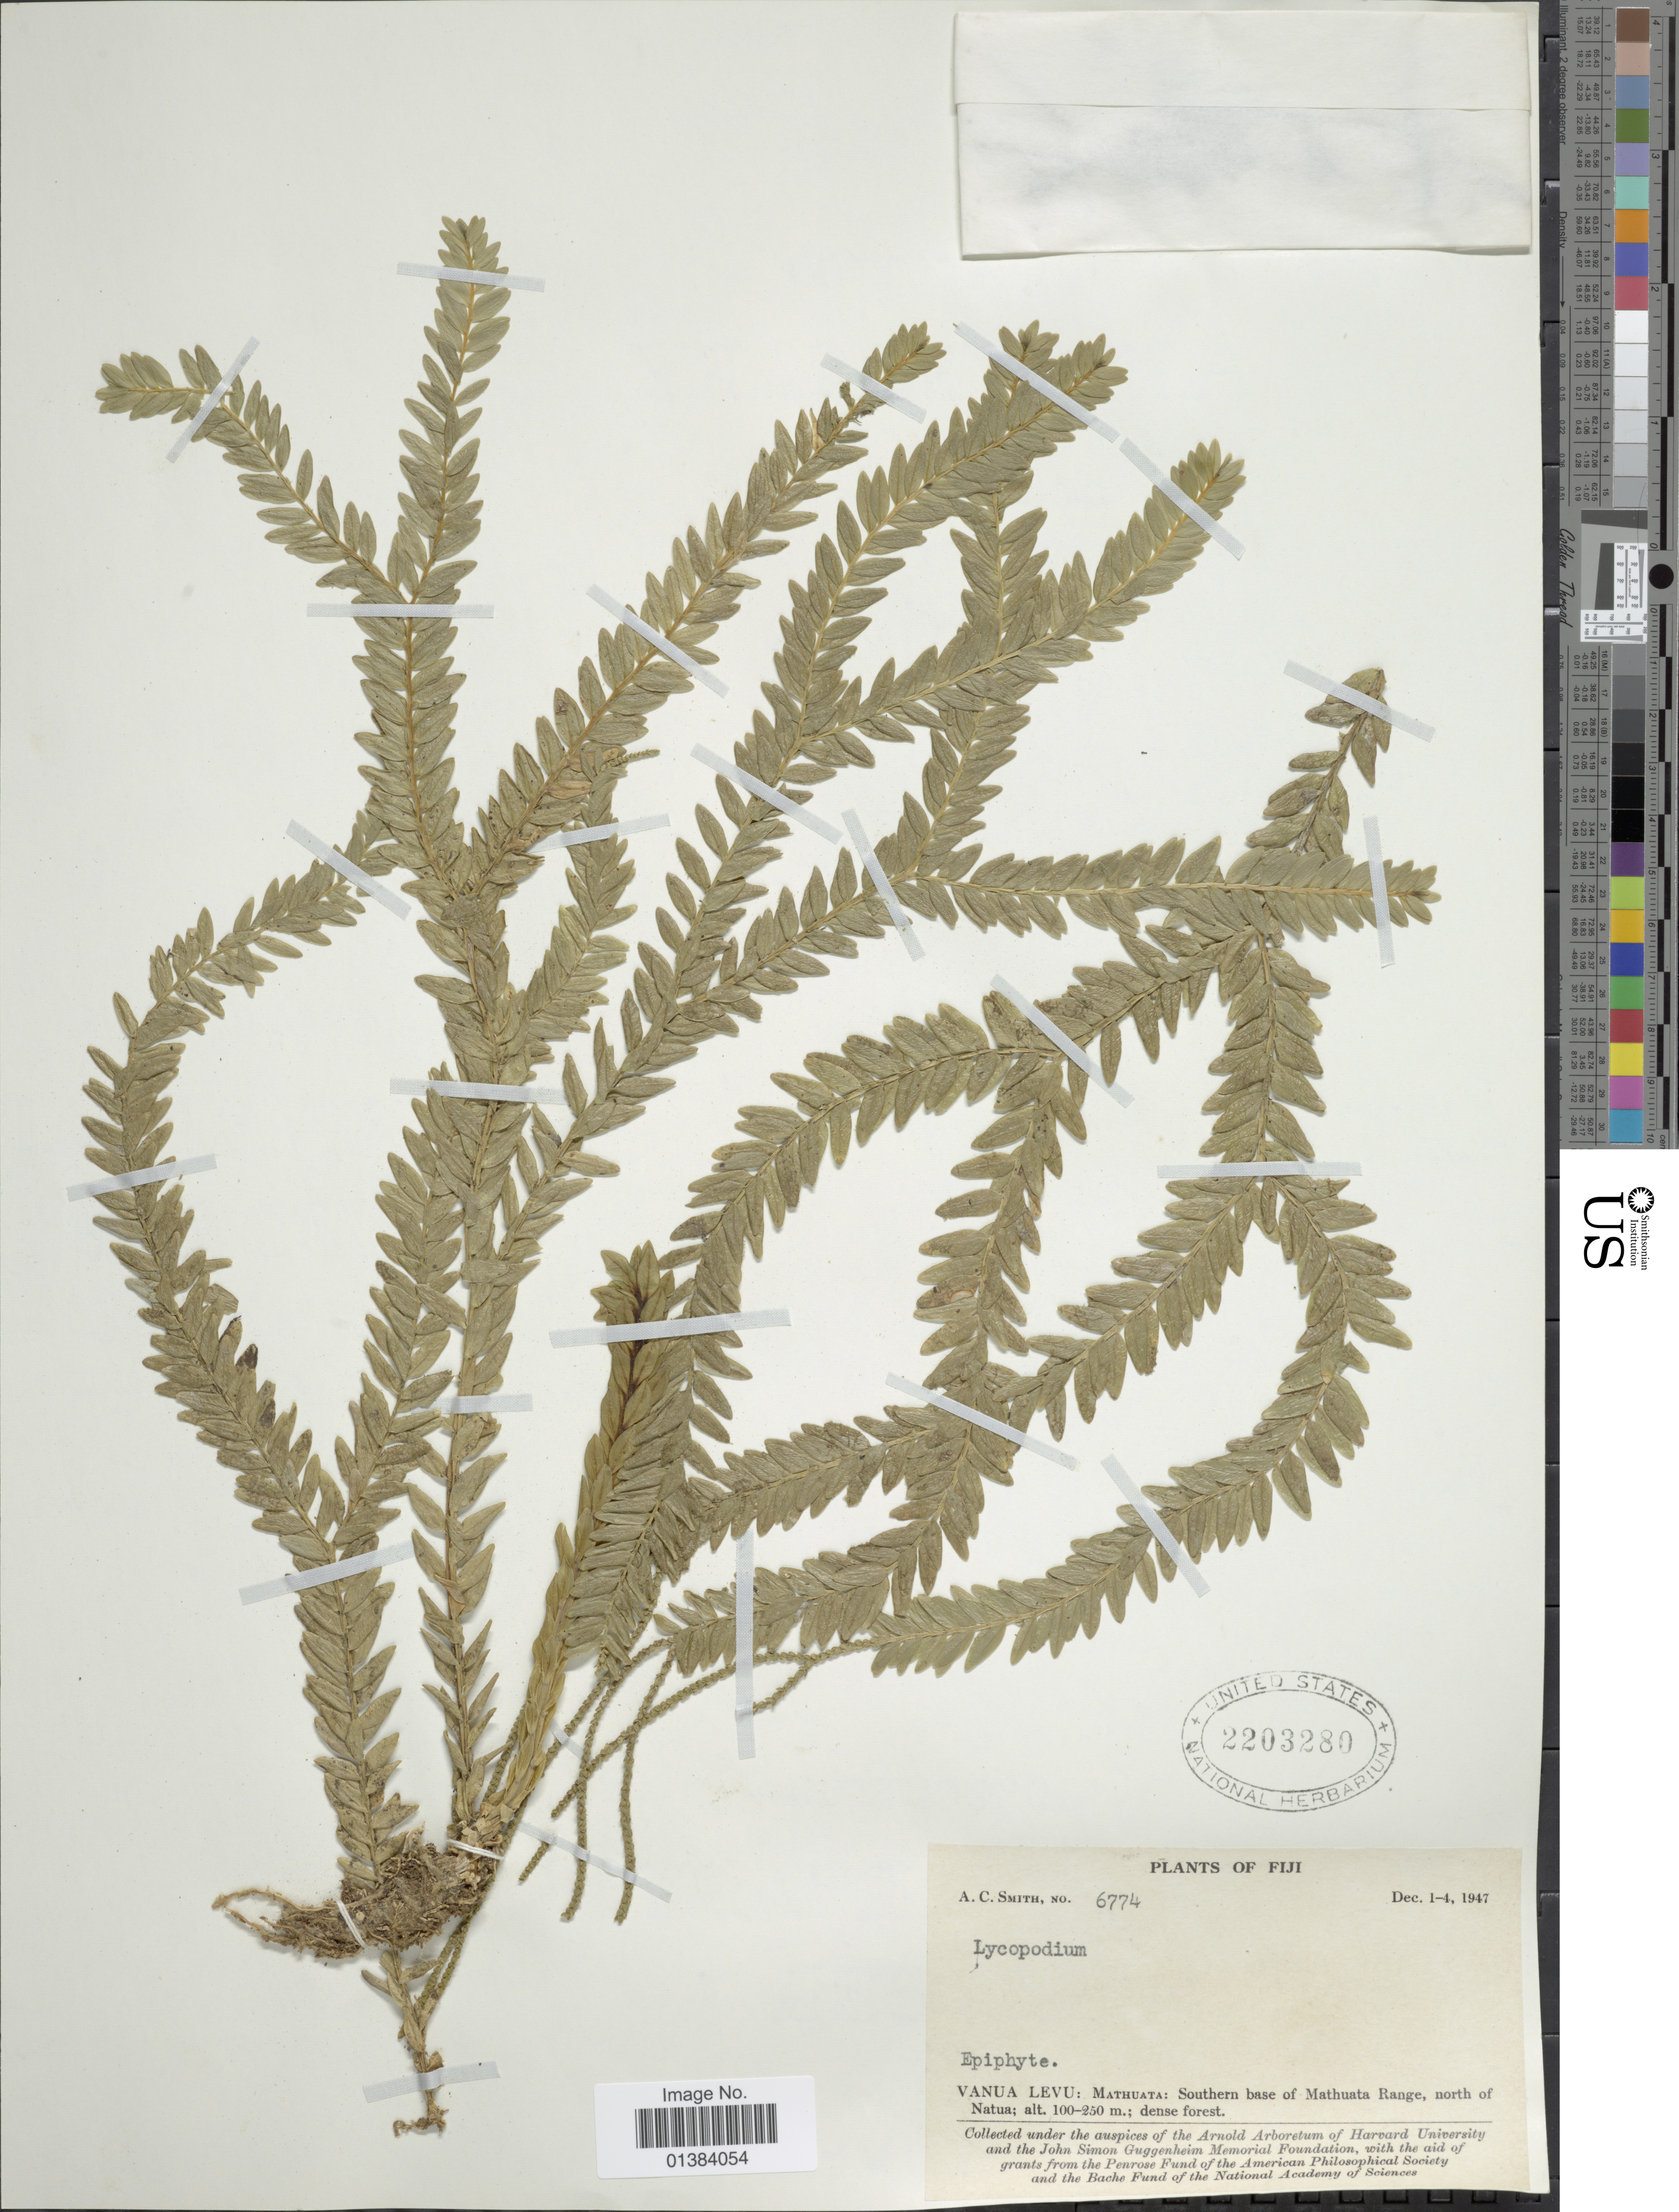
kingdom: Plantae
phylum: Tracheophyta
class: Lycopodiopsida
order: Lycopodiales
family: Lycopodiaceae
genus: Phlegmariurus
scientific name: Phlegmariurus phlegmarioides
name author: (Gaudich.) A. R. Field & Bostock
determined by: Field, A. R.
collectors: A. C. Smith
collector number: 6774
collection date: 1947-12-01/1947-12-04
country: Fiji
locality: Vanua Levu: Mathuata: Southern base of Mathuata Range, north of Natua.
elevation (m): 100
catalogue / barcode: US 2203280